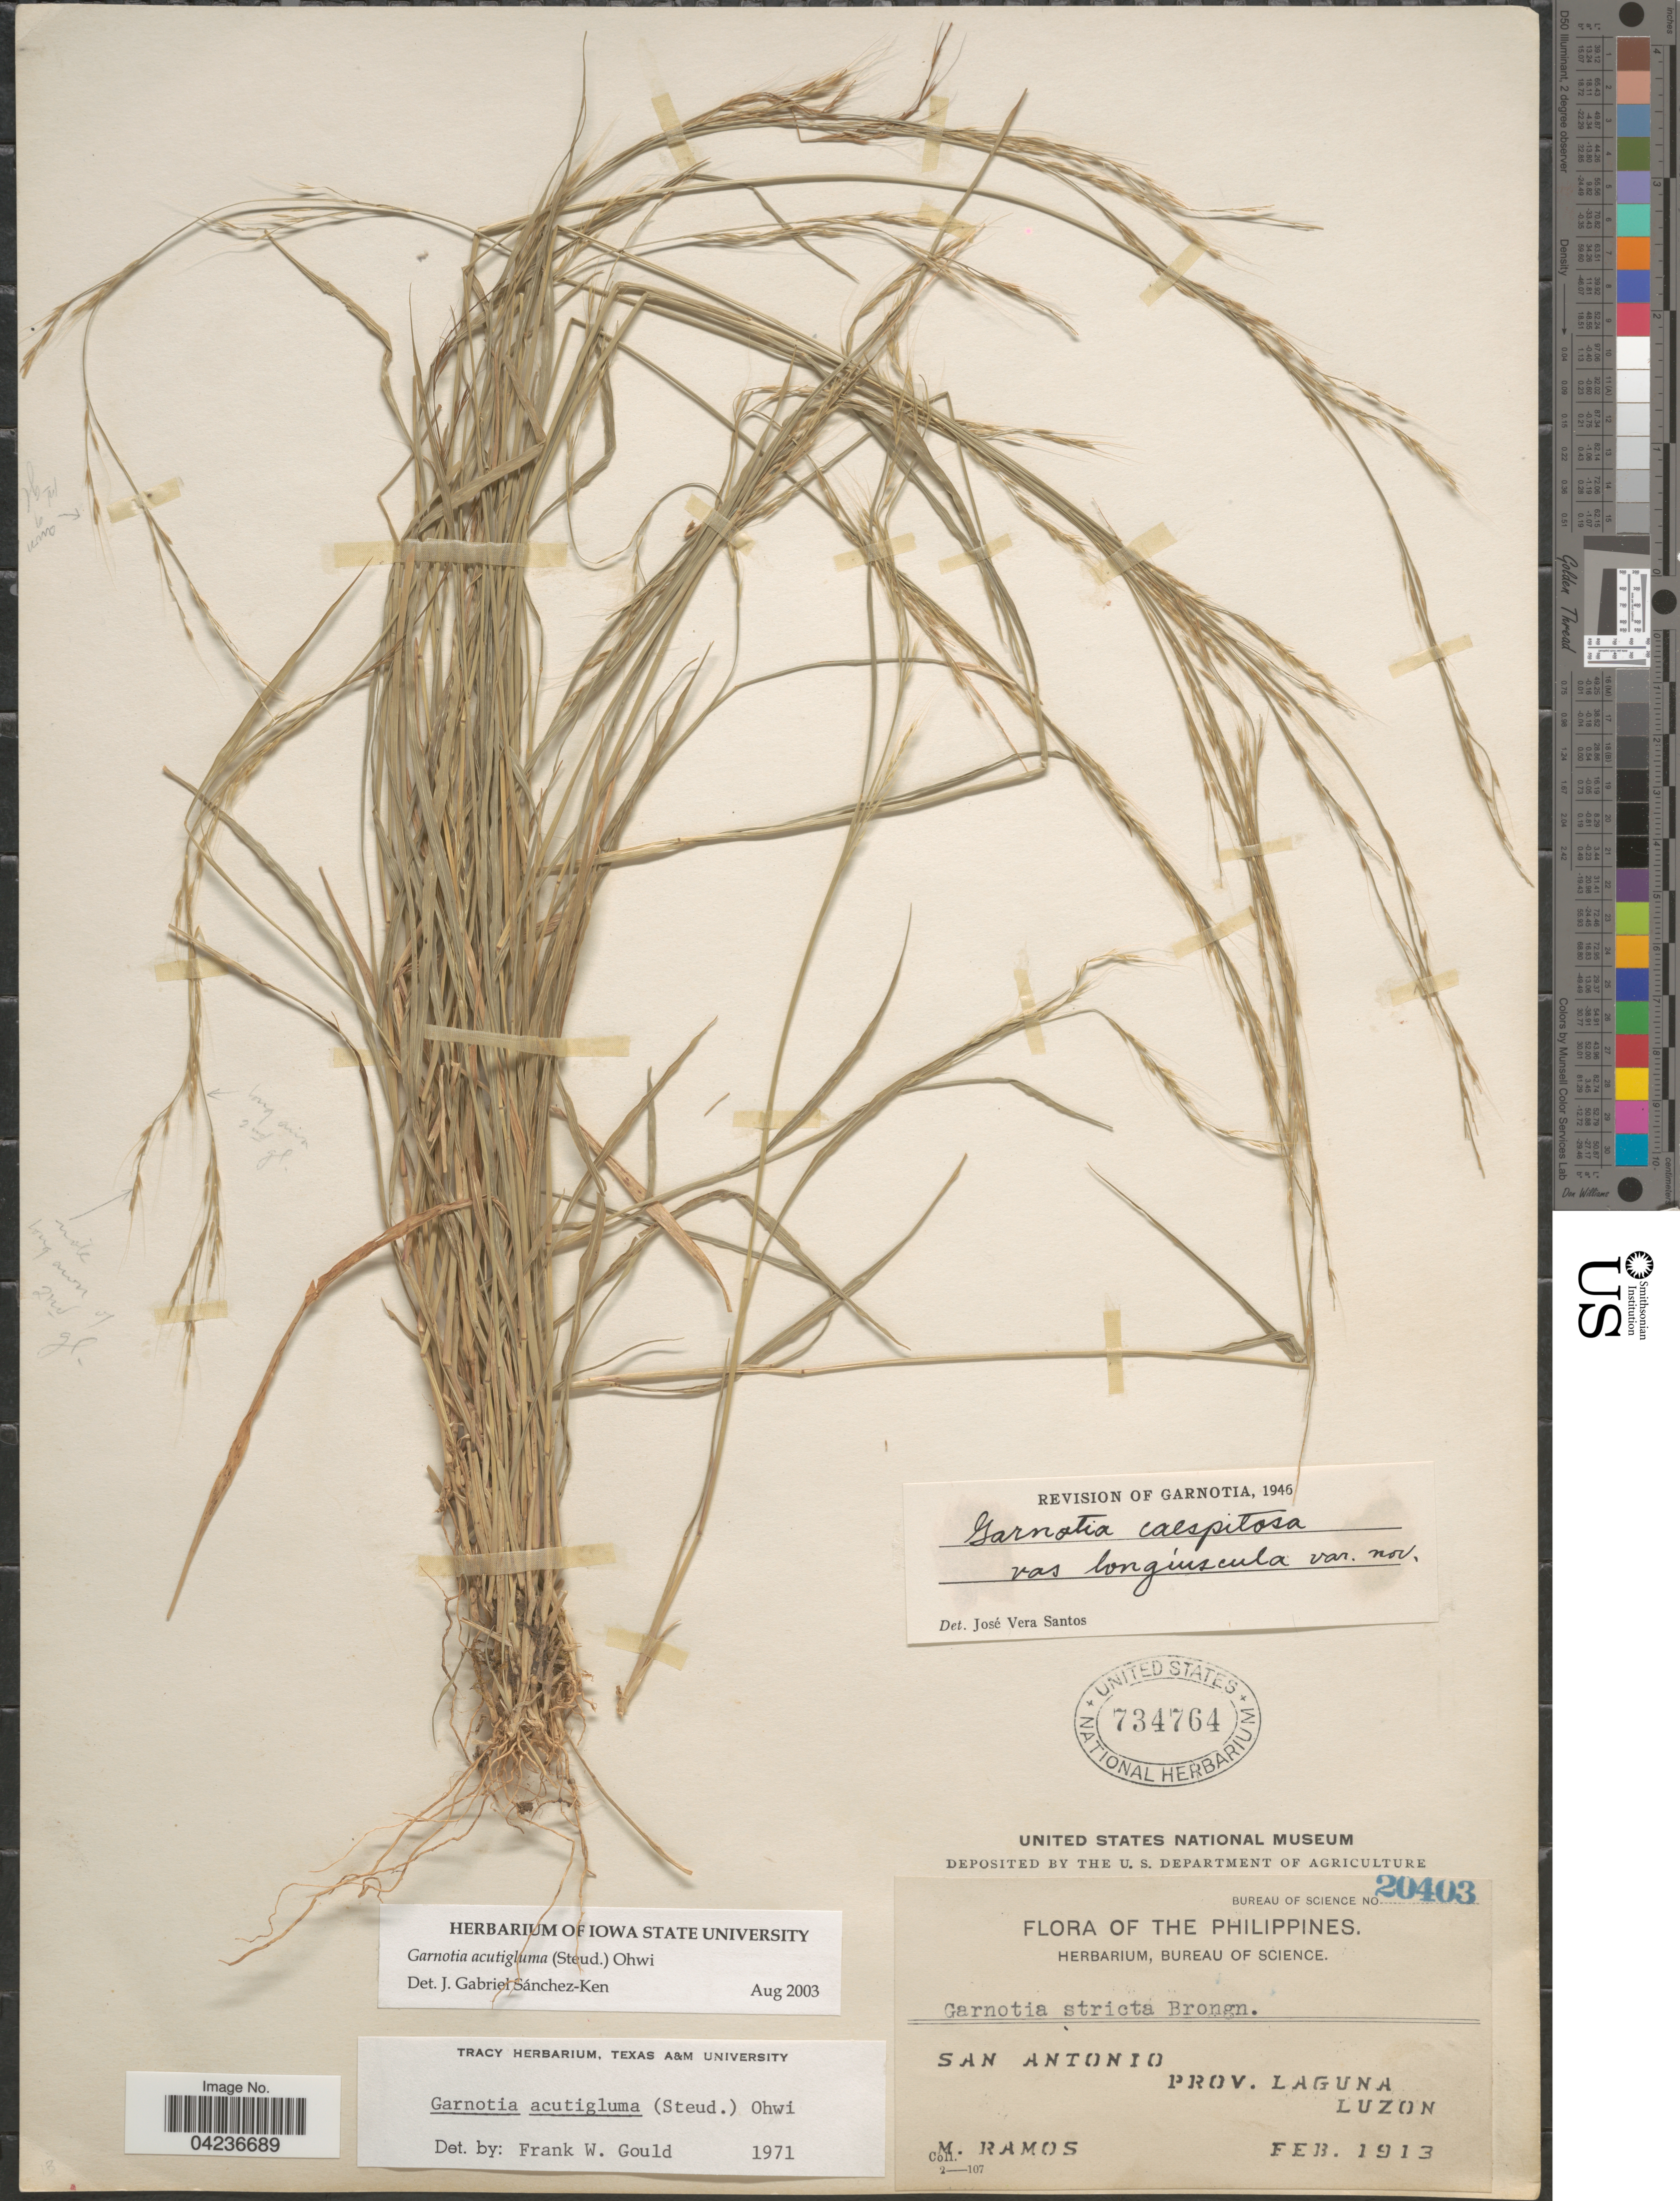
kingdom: Plantae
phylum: Tracheophyta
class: Liliopsida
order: Poales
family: Poaceae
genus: Garnotia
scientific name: Garnotia acutigluma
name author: (Steud.) Ohwi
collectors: M. Ramos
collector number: Bureau of Science 20403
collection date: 1913-02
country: Philippines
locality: San Antonio. Prov. Laguna. Luzon.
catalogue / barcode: US 734764